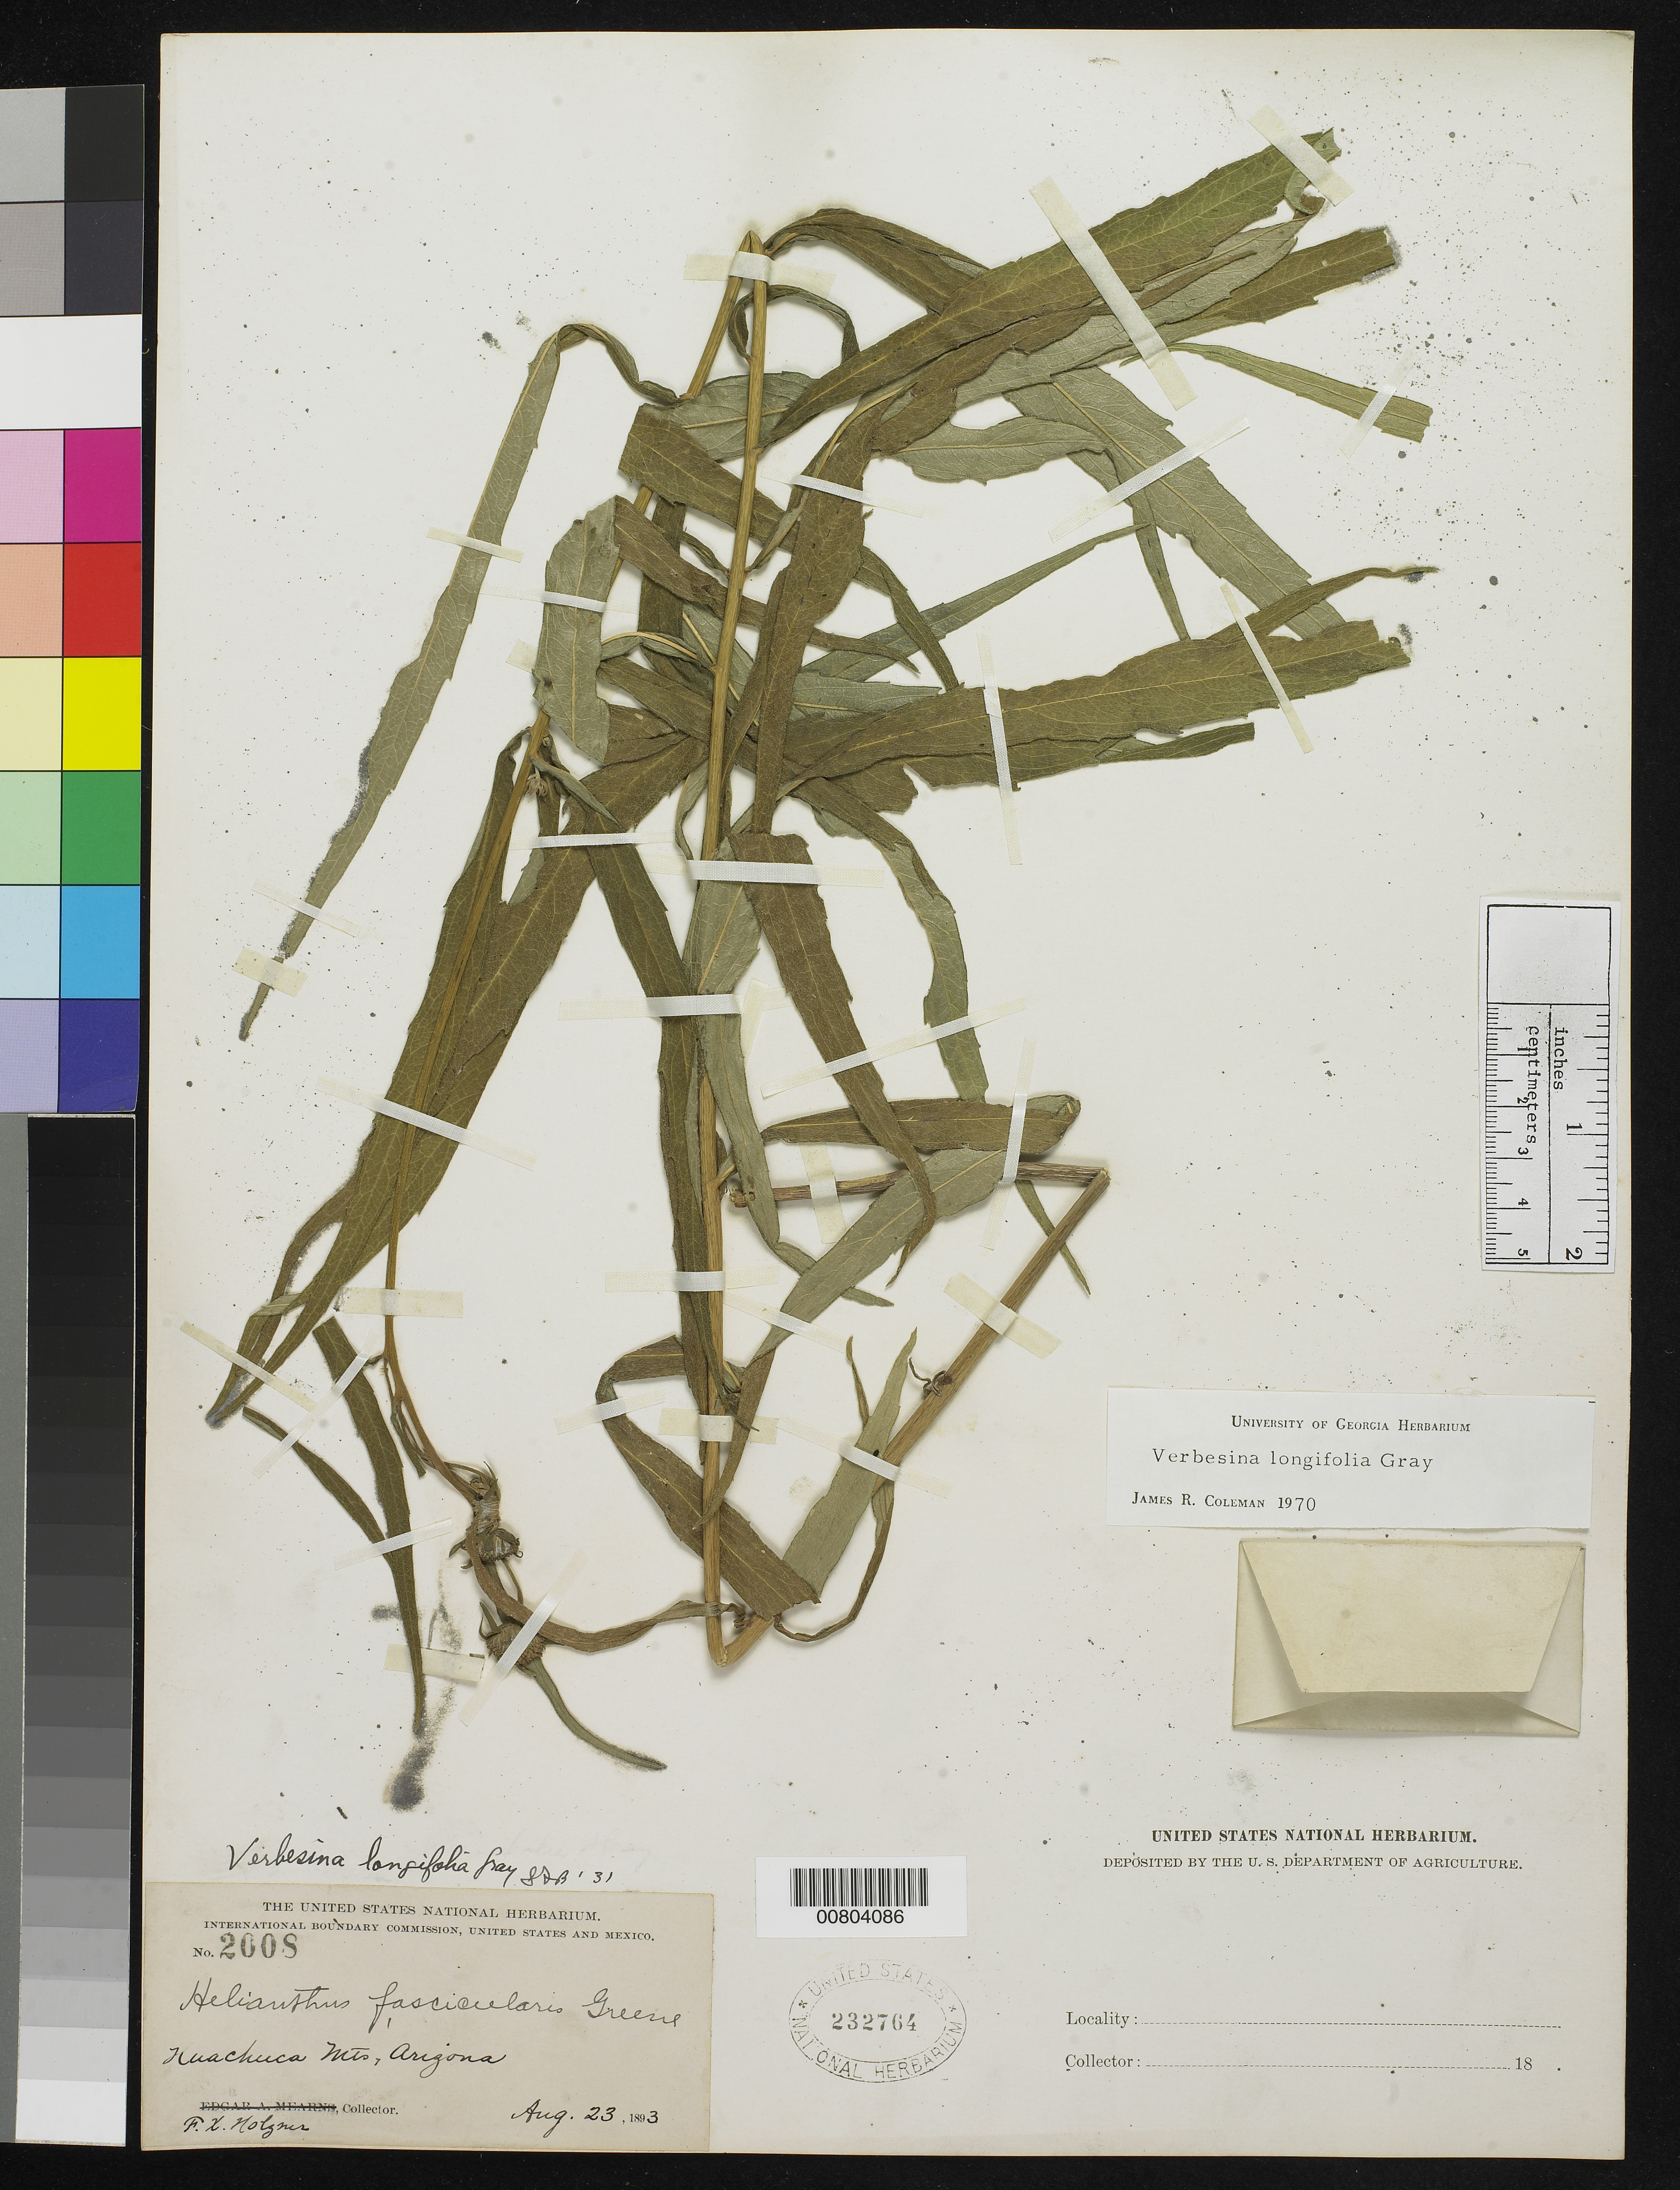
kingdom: Plantae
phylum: Tracheophyta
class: Magnoliopsida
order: Asterales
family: Asteraceae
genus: Verbesina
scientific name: Verbesina longifolia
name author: A. Gray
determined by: Coleman, J. R.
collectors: F. X. Holzner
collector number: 2008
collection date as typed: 23 Aug 1893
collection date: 1893-08-23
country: United States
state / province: Arizona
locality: Huachuca Mts.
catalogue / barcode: US 232764